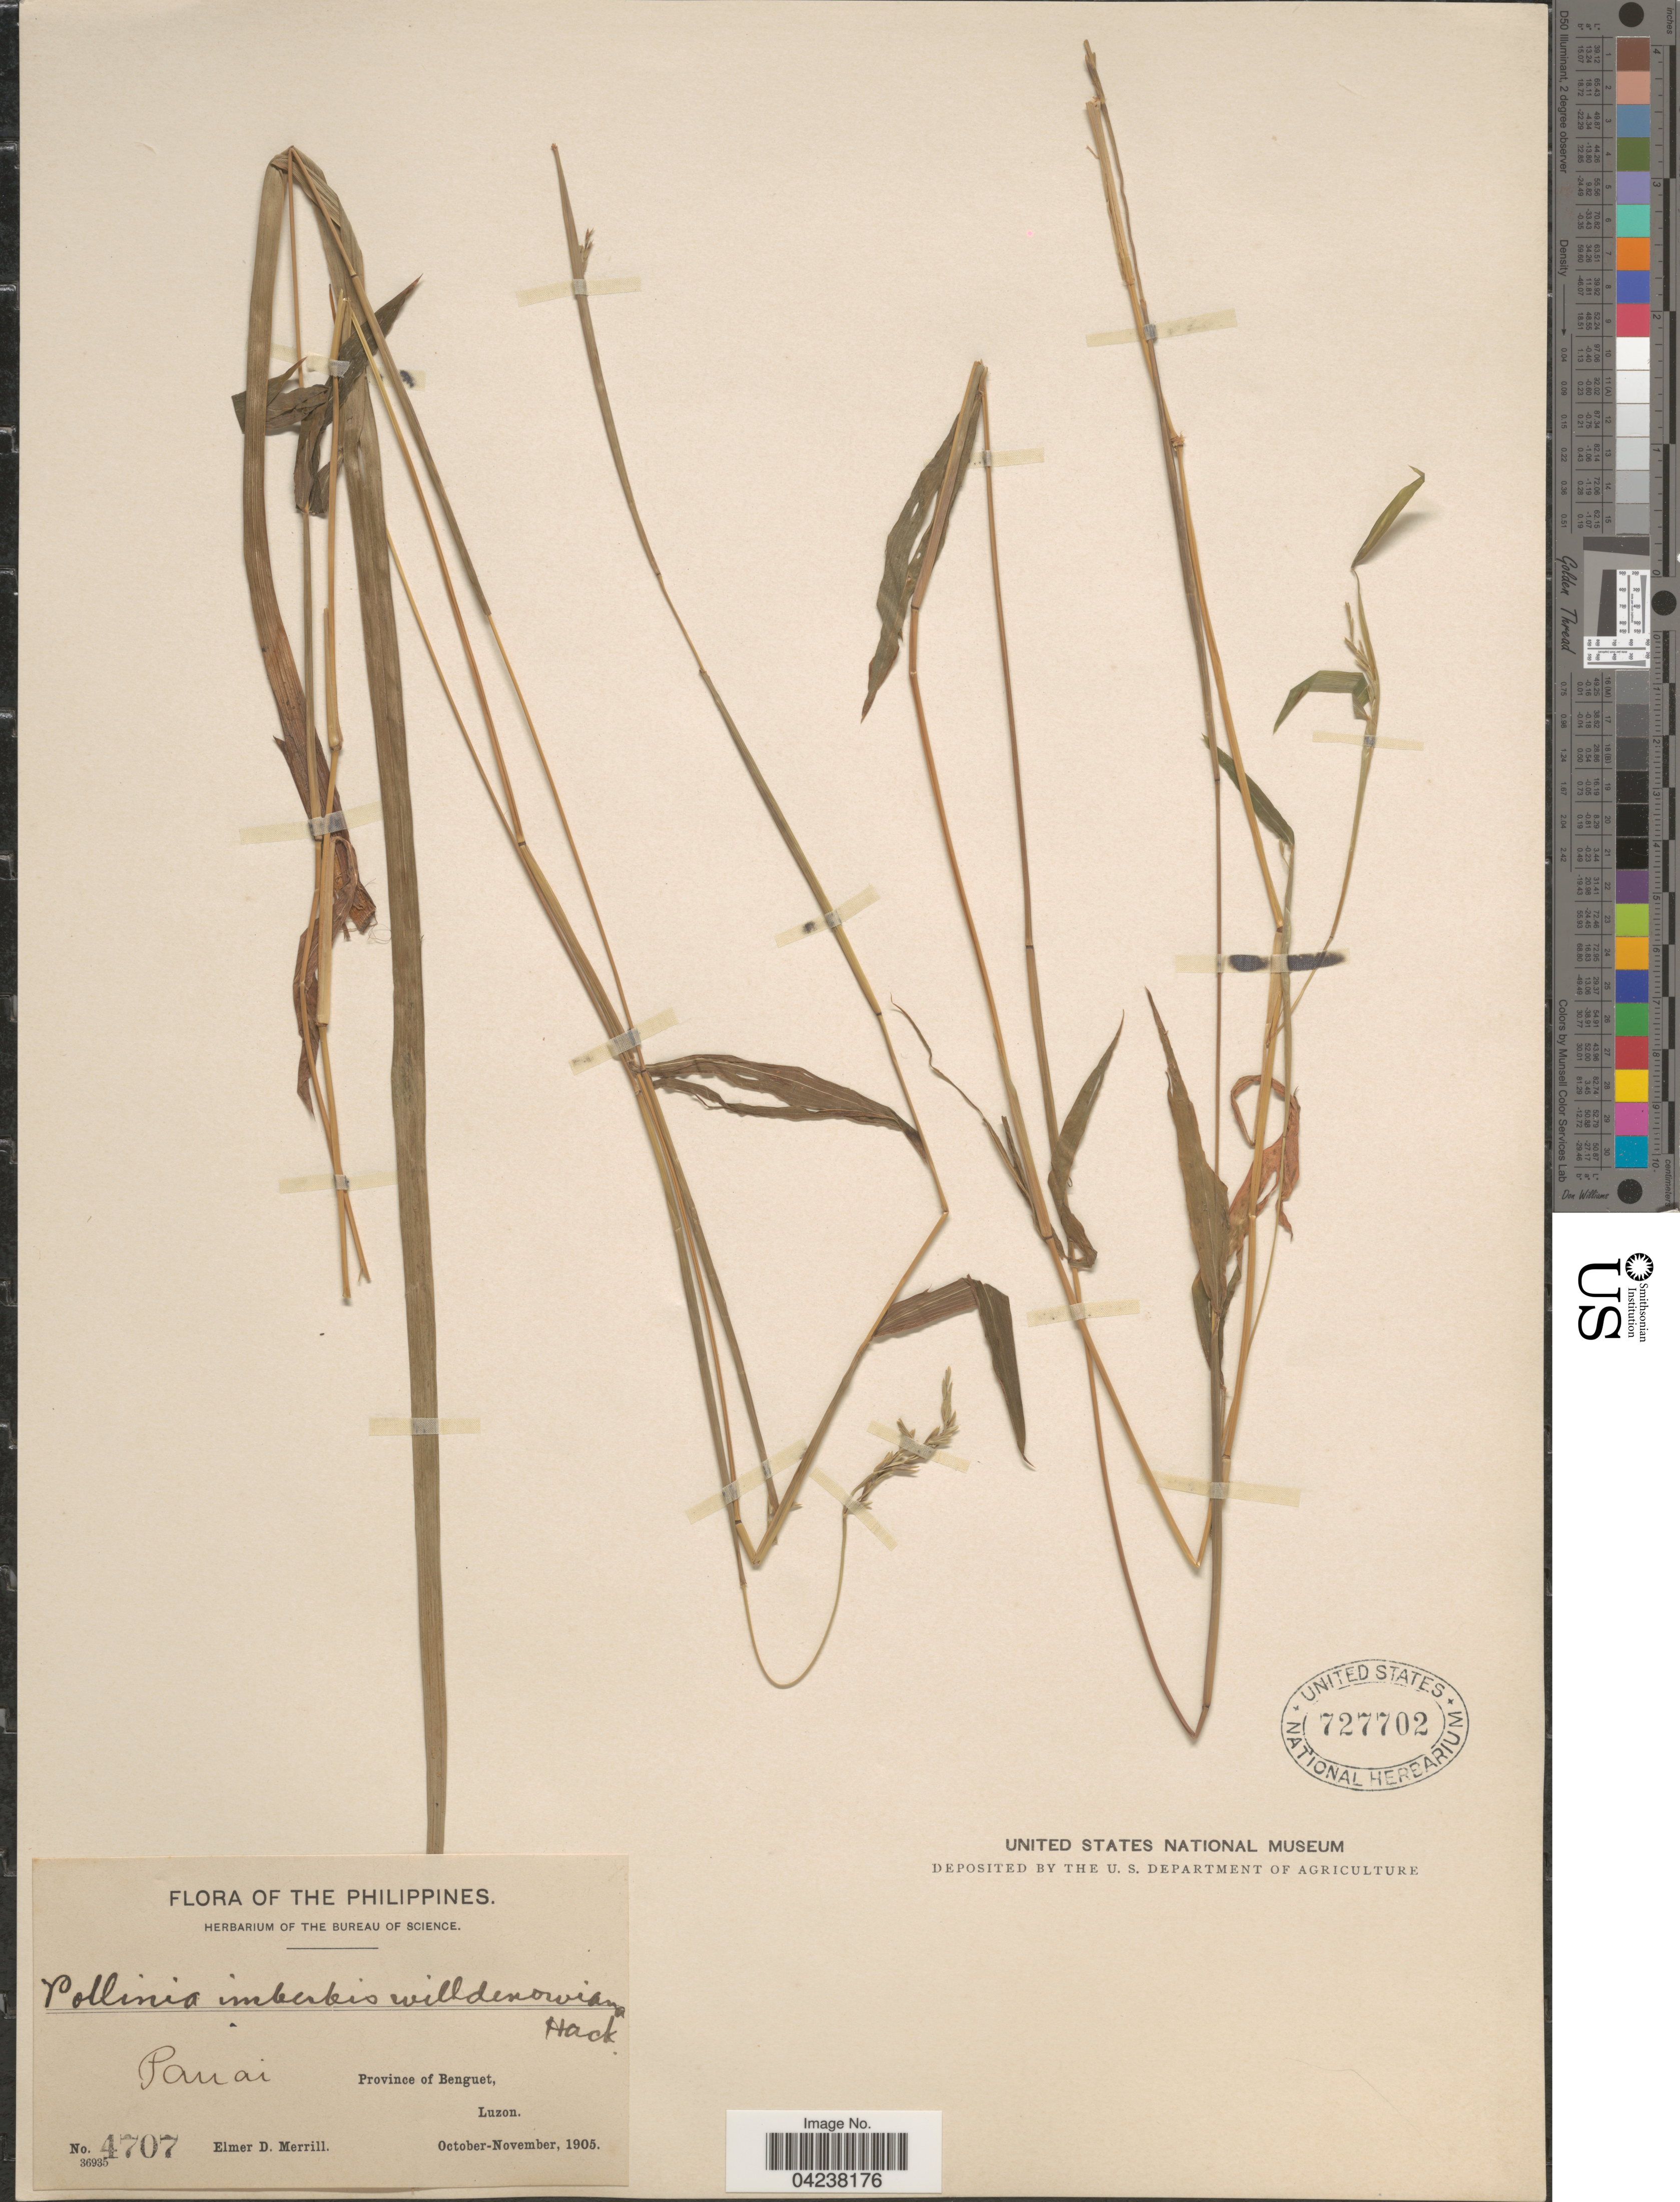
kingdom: Plantae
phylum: Tracheophyta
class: Liliopsida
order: Poales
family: Poaceae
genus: Microstegium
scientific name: Microstegium vimineum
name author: (Trin.) A. Camus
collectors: E. D. Merrill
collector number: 4707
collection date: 1905-10/1905-11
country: Philippines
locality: Panai. Province of Benguet, Luzon.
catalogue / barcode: US 727702